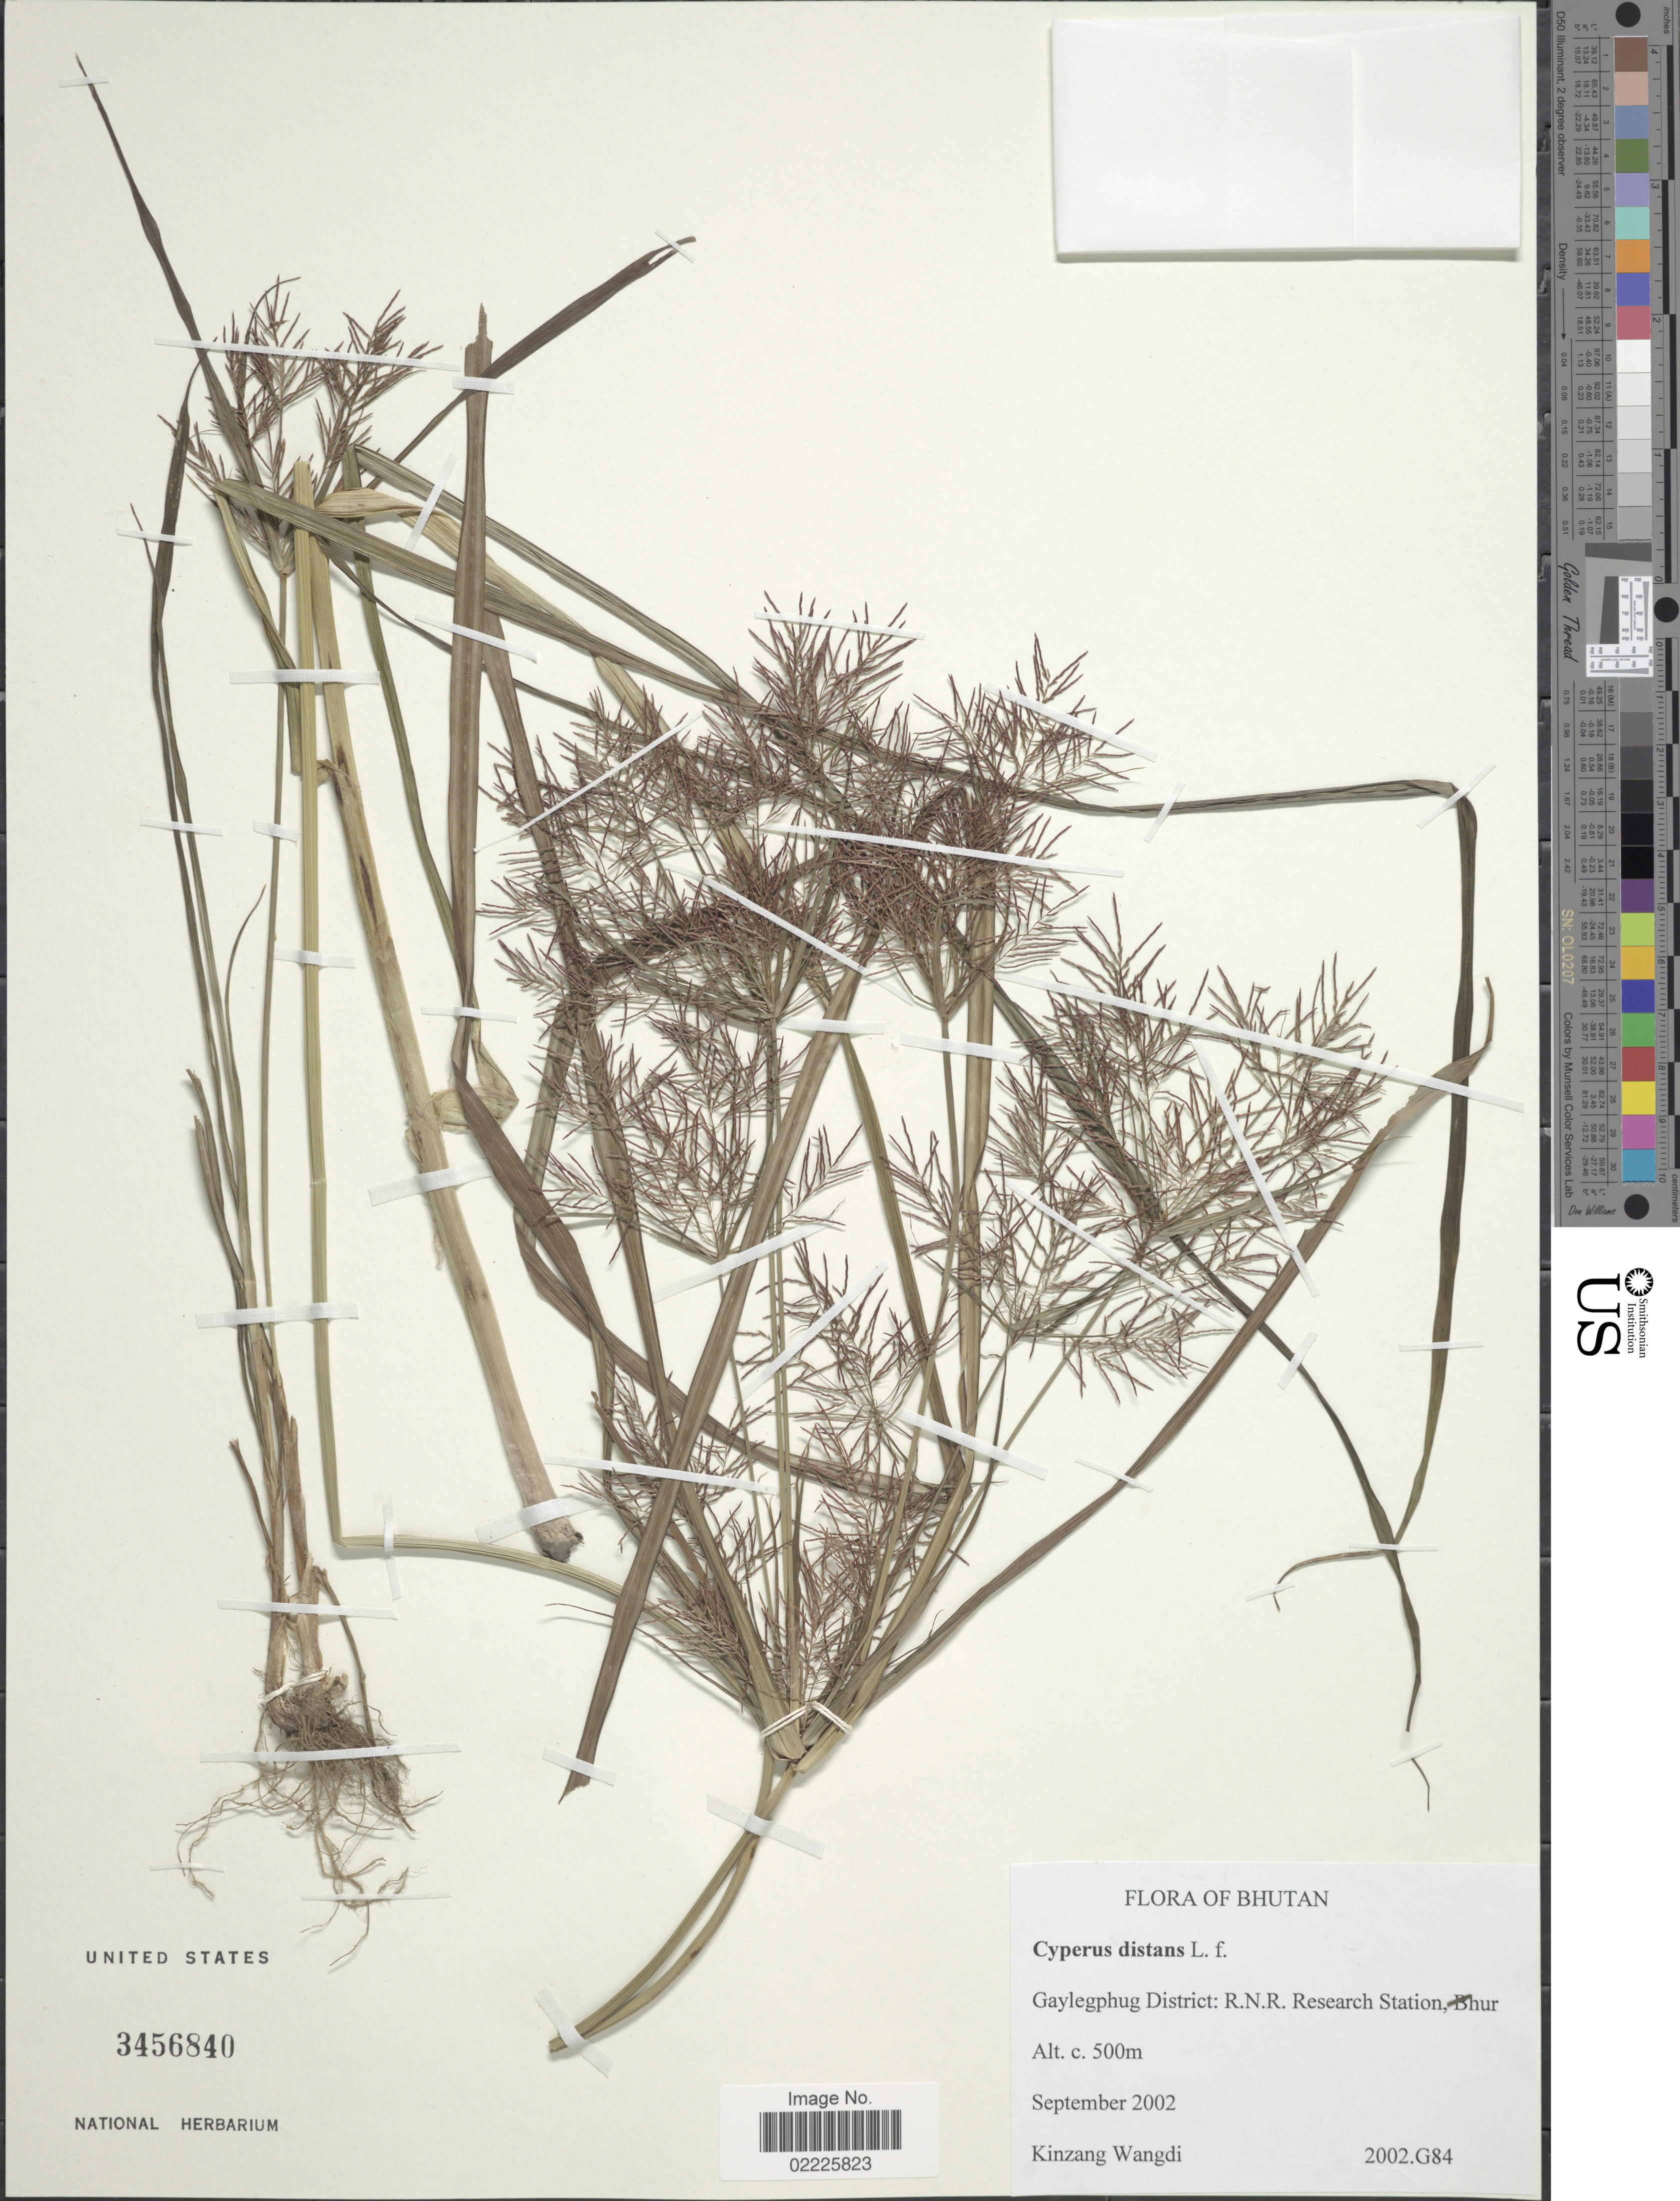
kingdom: Plantae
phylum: Tracheophyta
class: Liliopsida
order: Poales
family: Cyperaceae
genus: Cyperus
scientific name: Cyperus distans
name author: L. f.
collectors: K. Wangdi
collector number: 2002.G84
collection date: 2002-09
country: Bhutan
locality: Gaylegphug District: R. N. R. Research Station, Bhur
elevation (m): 500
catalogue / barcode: US 3456840